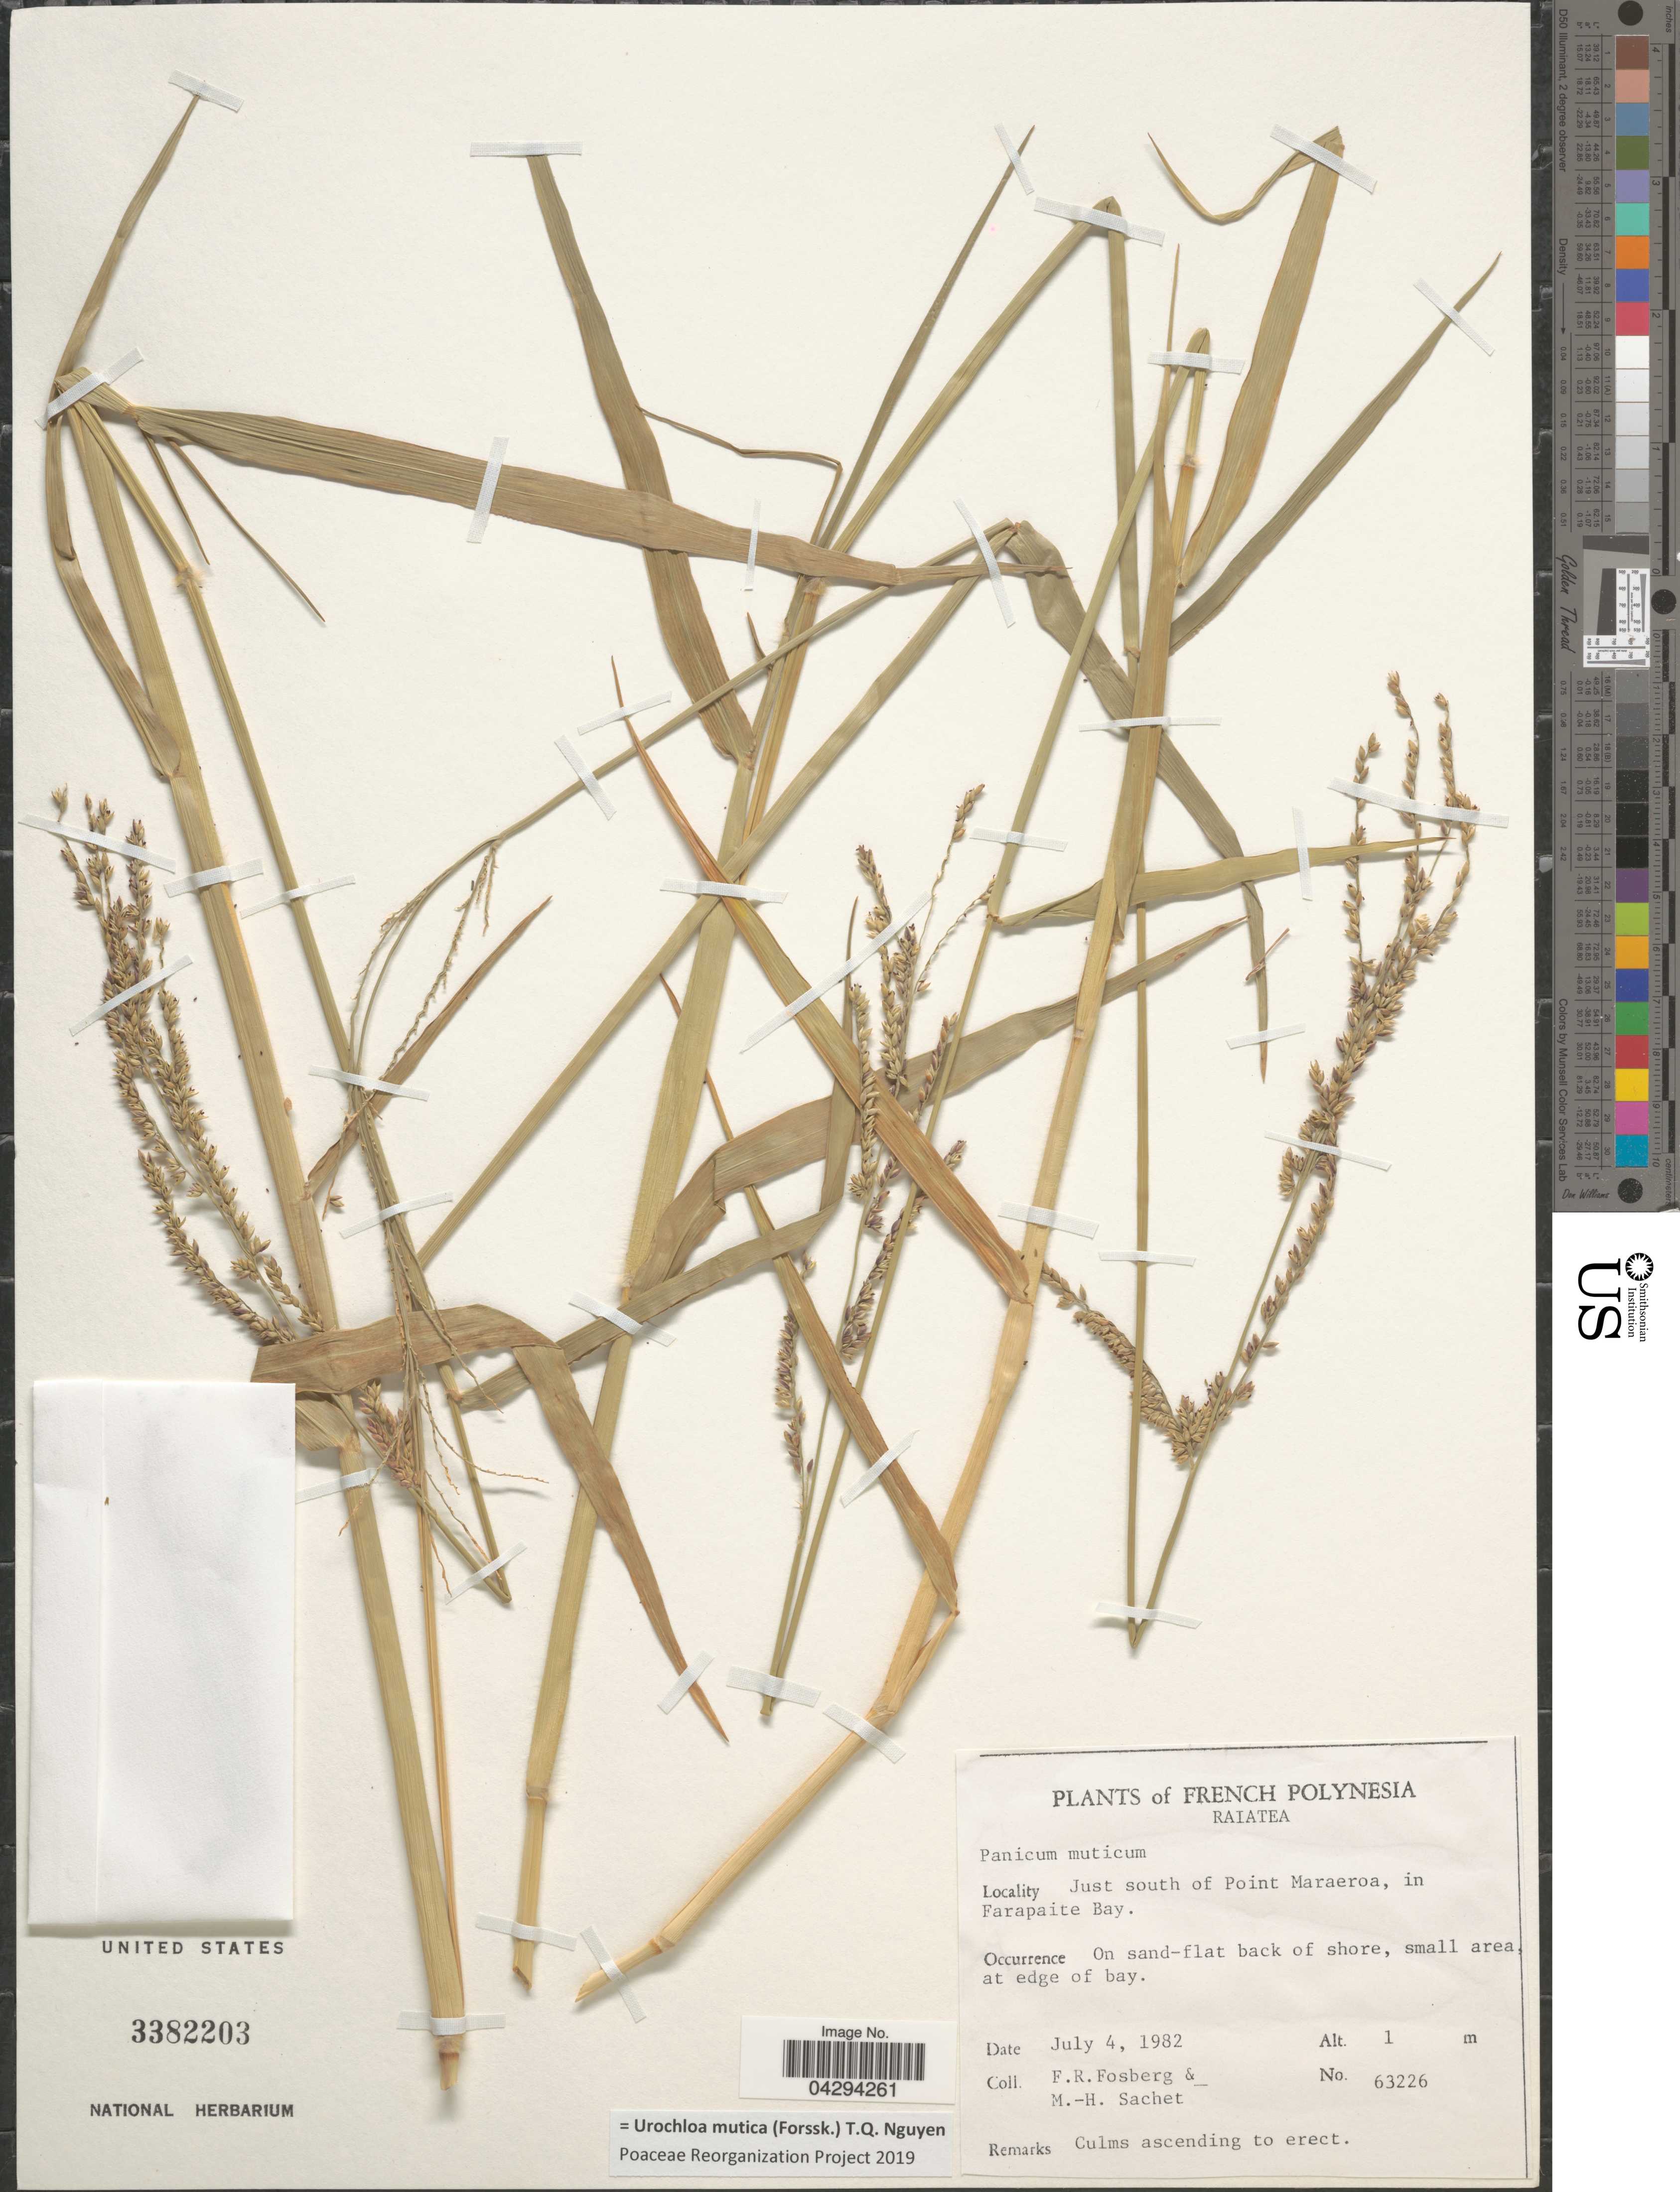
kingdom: Plantae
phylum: Tracheophyta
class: Liliopsida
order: Poales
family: Poaceae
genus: Urochloa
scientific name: Urochloa mutica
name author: (Forssk.) T.Q. Nguyen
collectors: F. R. Fosberg & M.-H. Sachet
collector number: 63226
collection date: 1982-07-04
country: French Polynesia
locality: Raiatea. Just south of Point Maraeroa, in Farapaite Bay. On sand-flat back of shore, small area, at edge of bay.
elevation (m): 1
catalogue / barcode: US 3382203